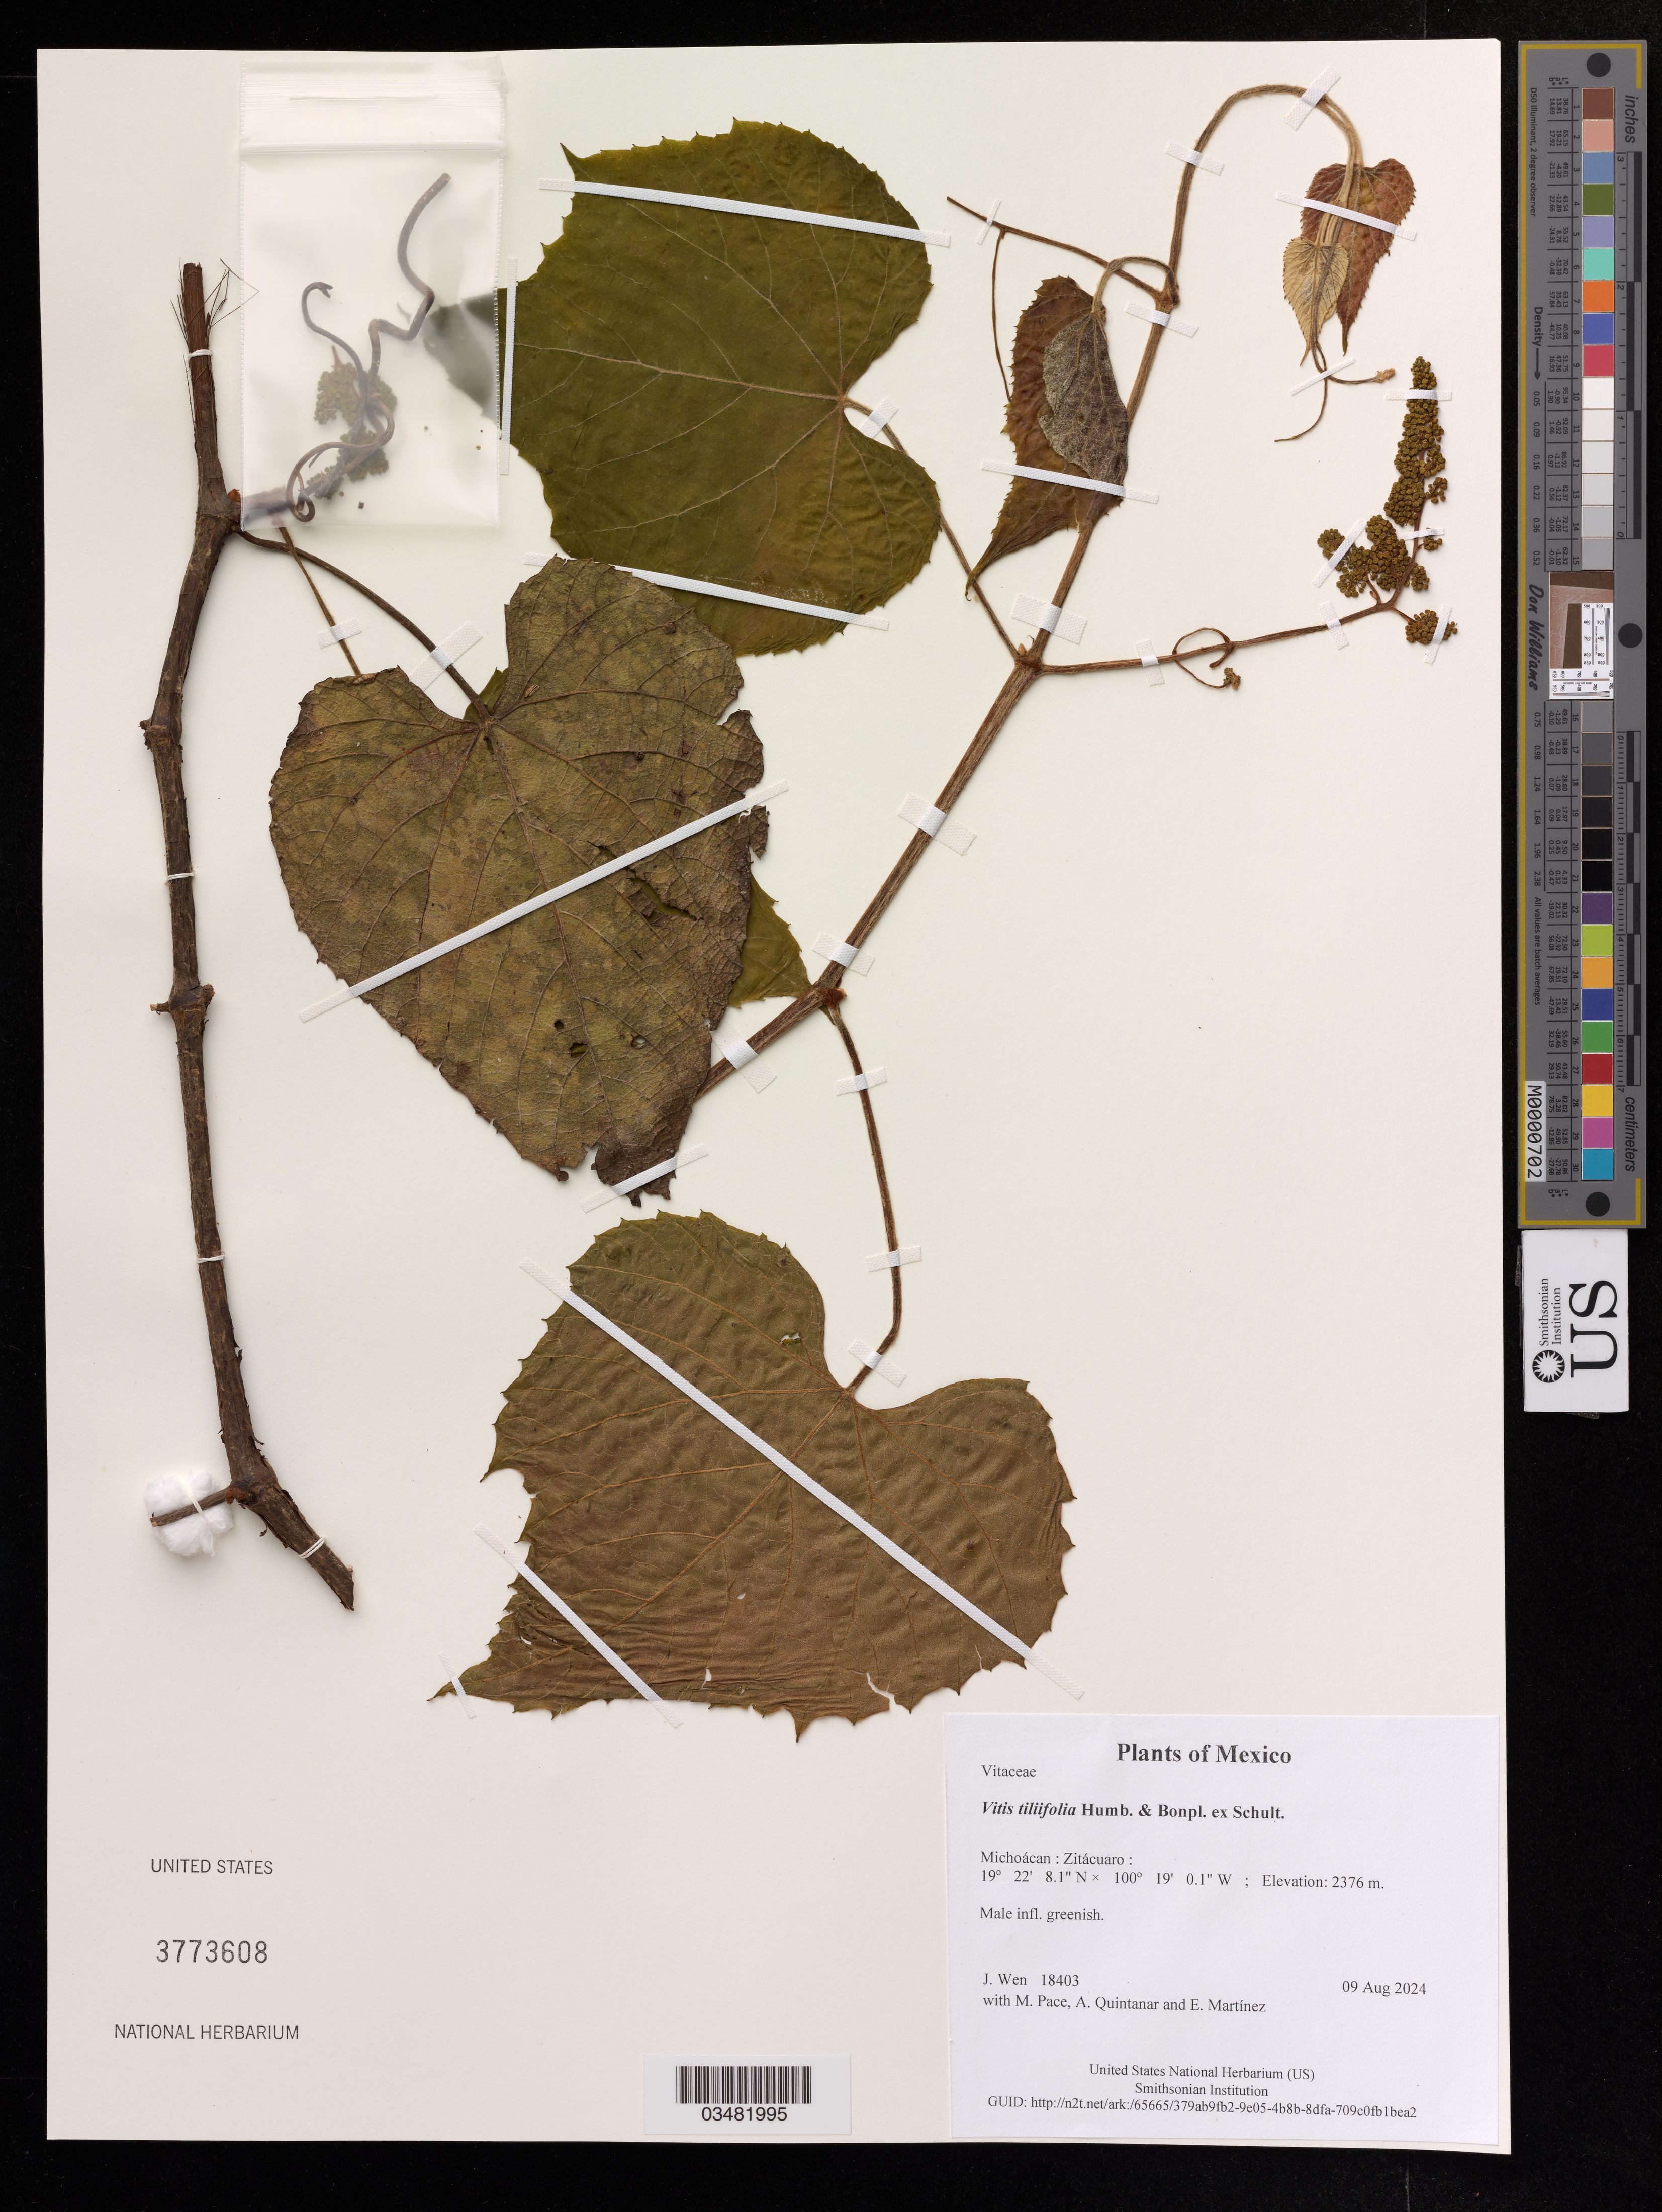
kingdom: Plantae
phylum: Tracheophyta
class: Magnoliopsida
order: Vitales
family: Vitaceae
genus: Vitis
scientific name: Vitis tiliifolia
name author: Humb. & Bonpl. ex Schult.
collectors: J. Wen, M. Pace, A. Quintanar & E. Martinez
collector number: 18403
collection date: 2024-08-09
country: Mexico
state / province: Michoácan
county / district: Zitácuaro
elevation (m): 2376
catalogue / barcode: US 3773608